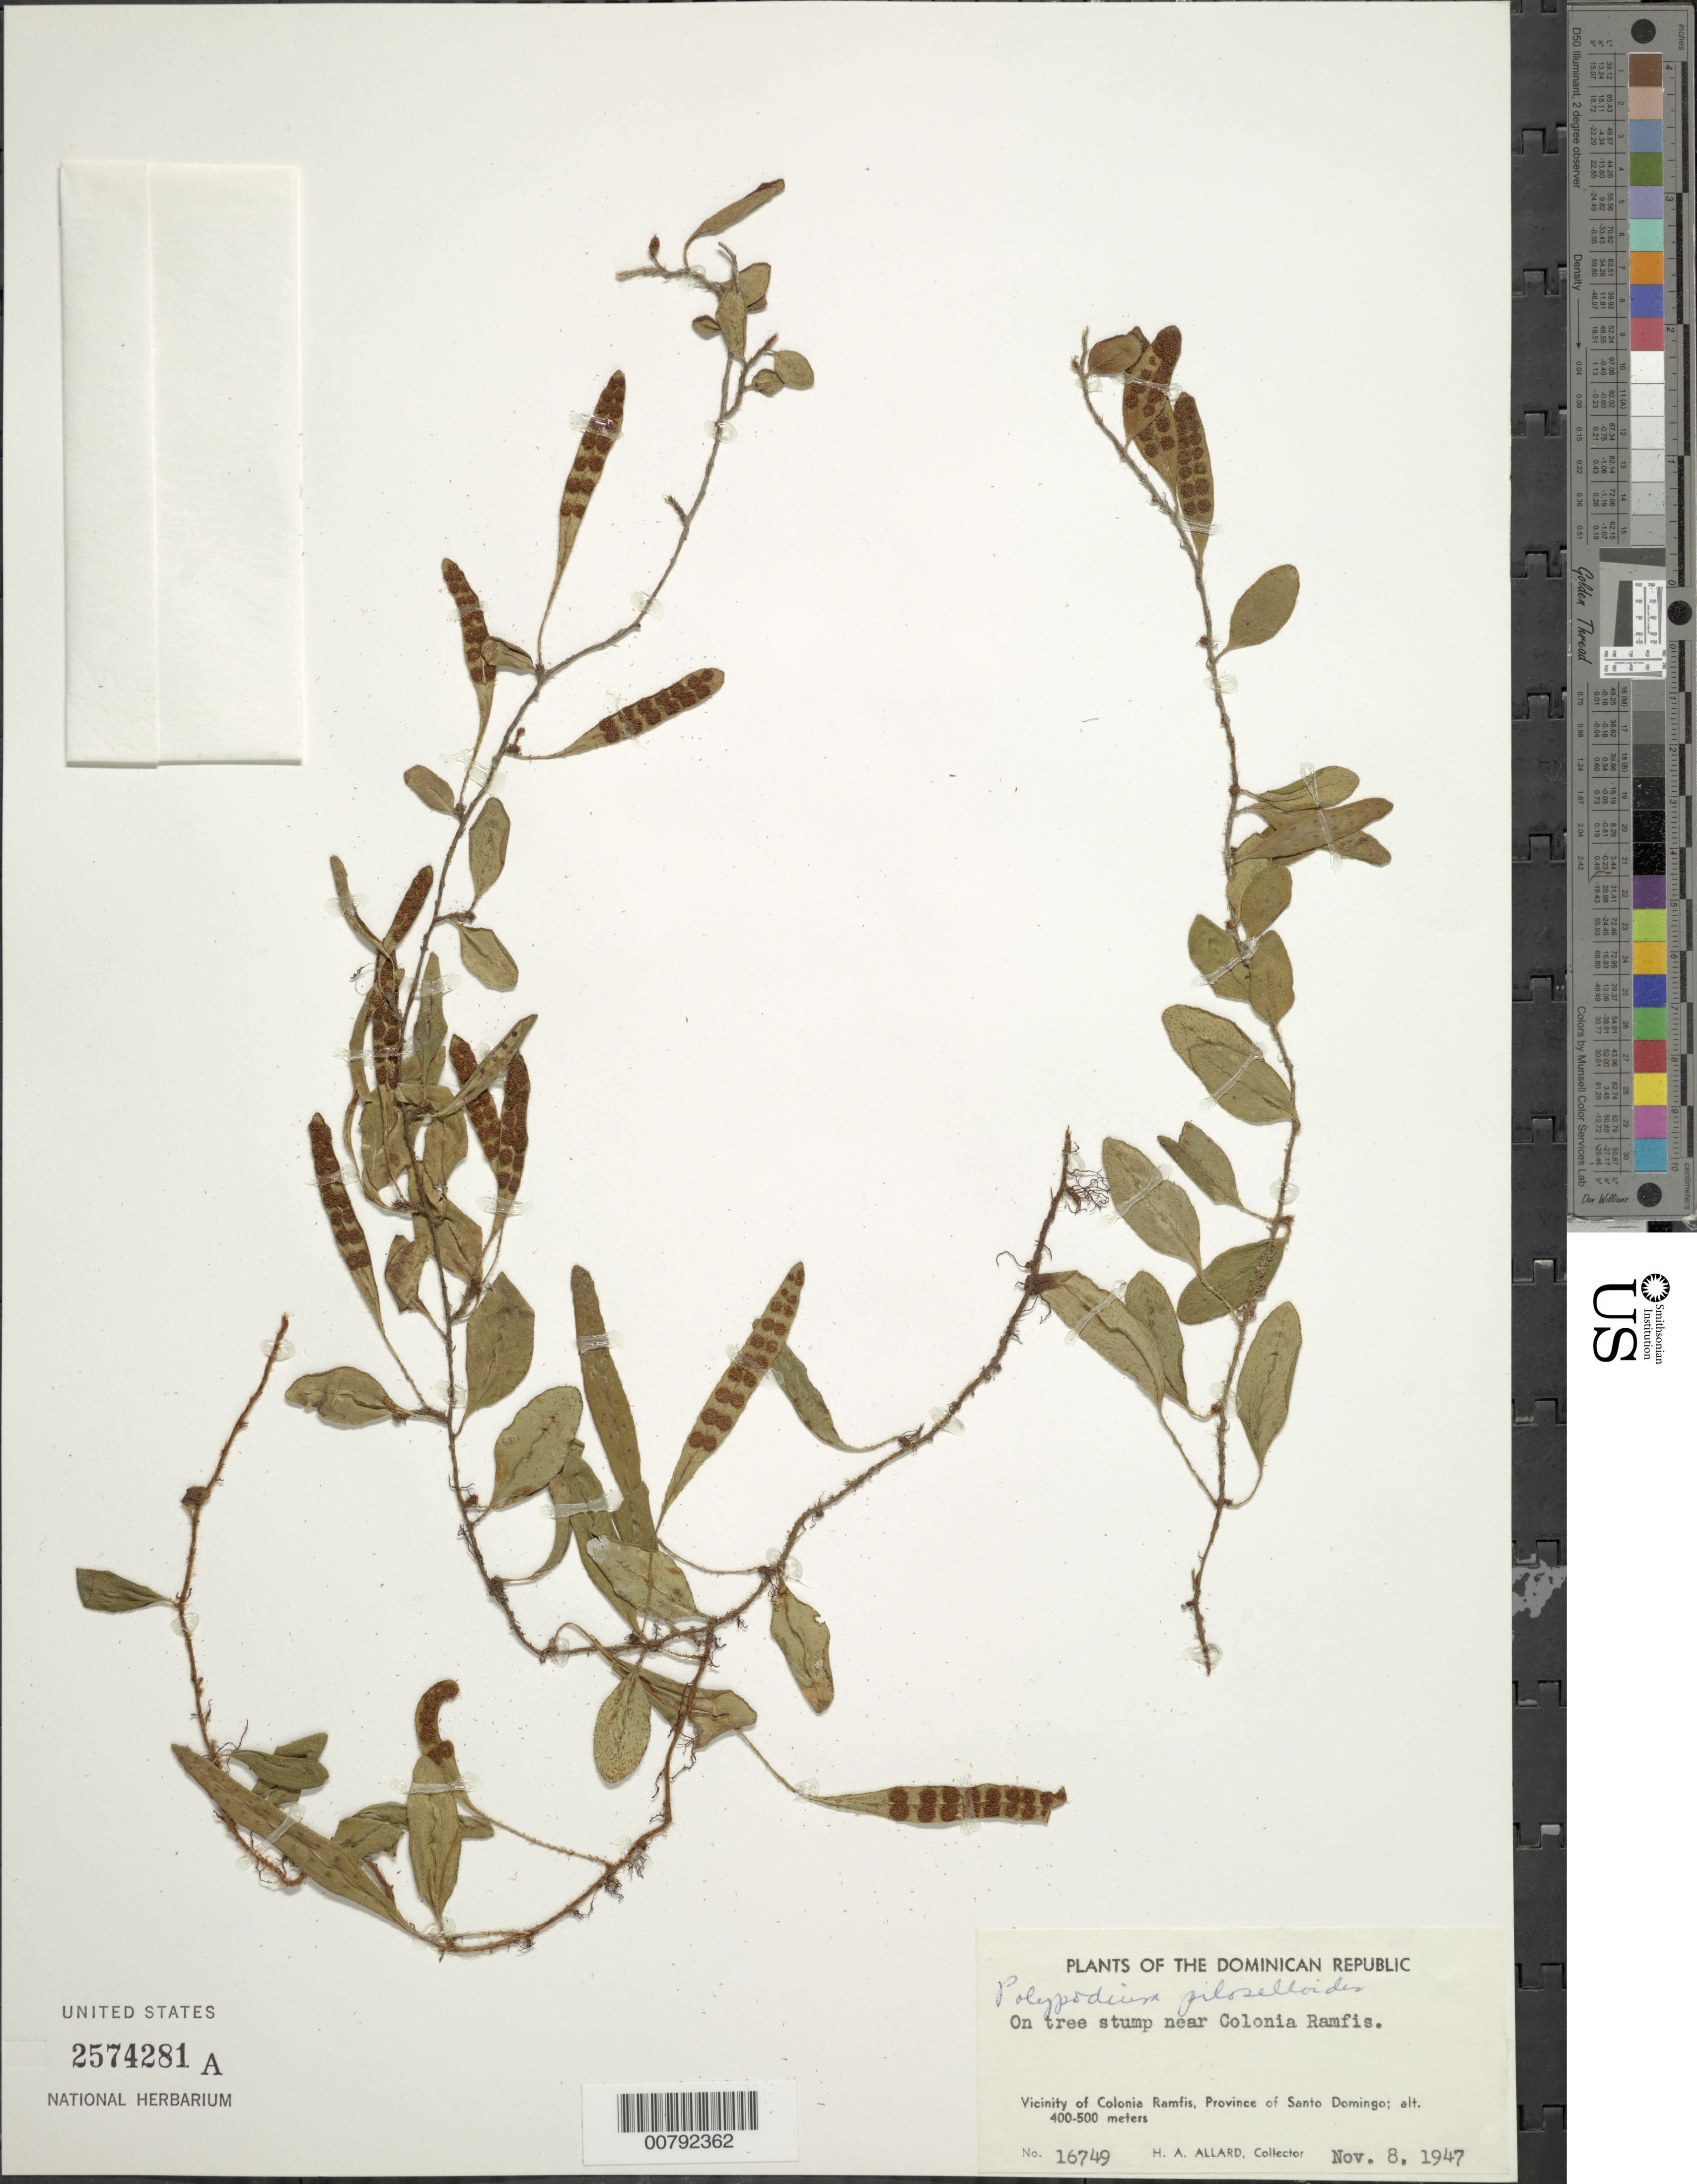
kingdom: Plantae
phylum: Tracheophyta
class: Polypodiopsida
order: Polypodiales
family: Polypodiaceae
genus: Microgramma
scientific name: Microgramma piloselloides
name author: (L.) Copel.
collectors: H. A. Allard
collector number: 16749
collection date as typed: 08 Nov 1947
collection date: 1947-11-08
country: Dominican Republic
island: Hispaniola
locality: Prov. Santo Domingo, Colonia Ramfis vicinity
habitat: On tree stump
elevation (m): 400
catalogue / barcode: US 2574281A